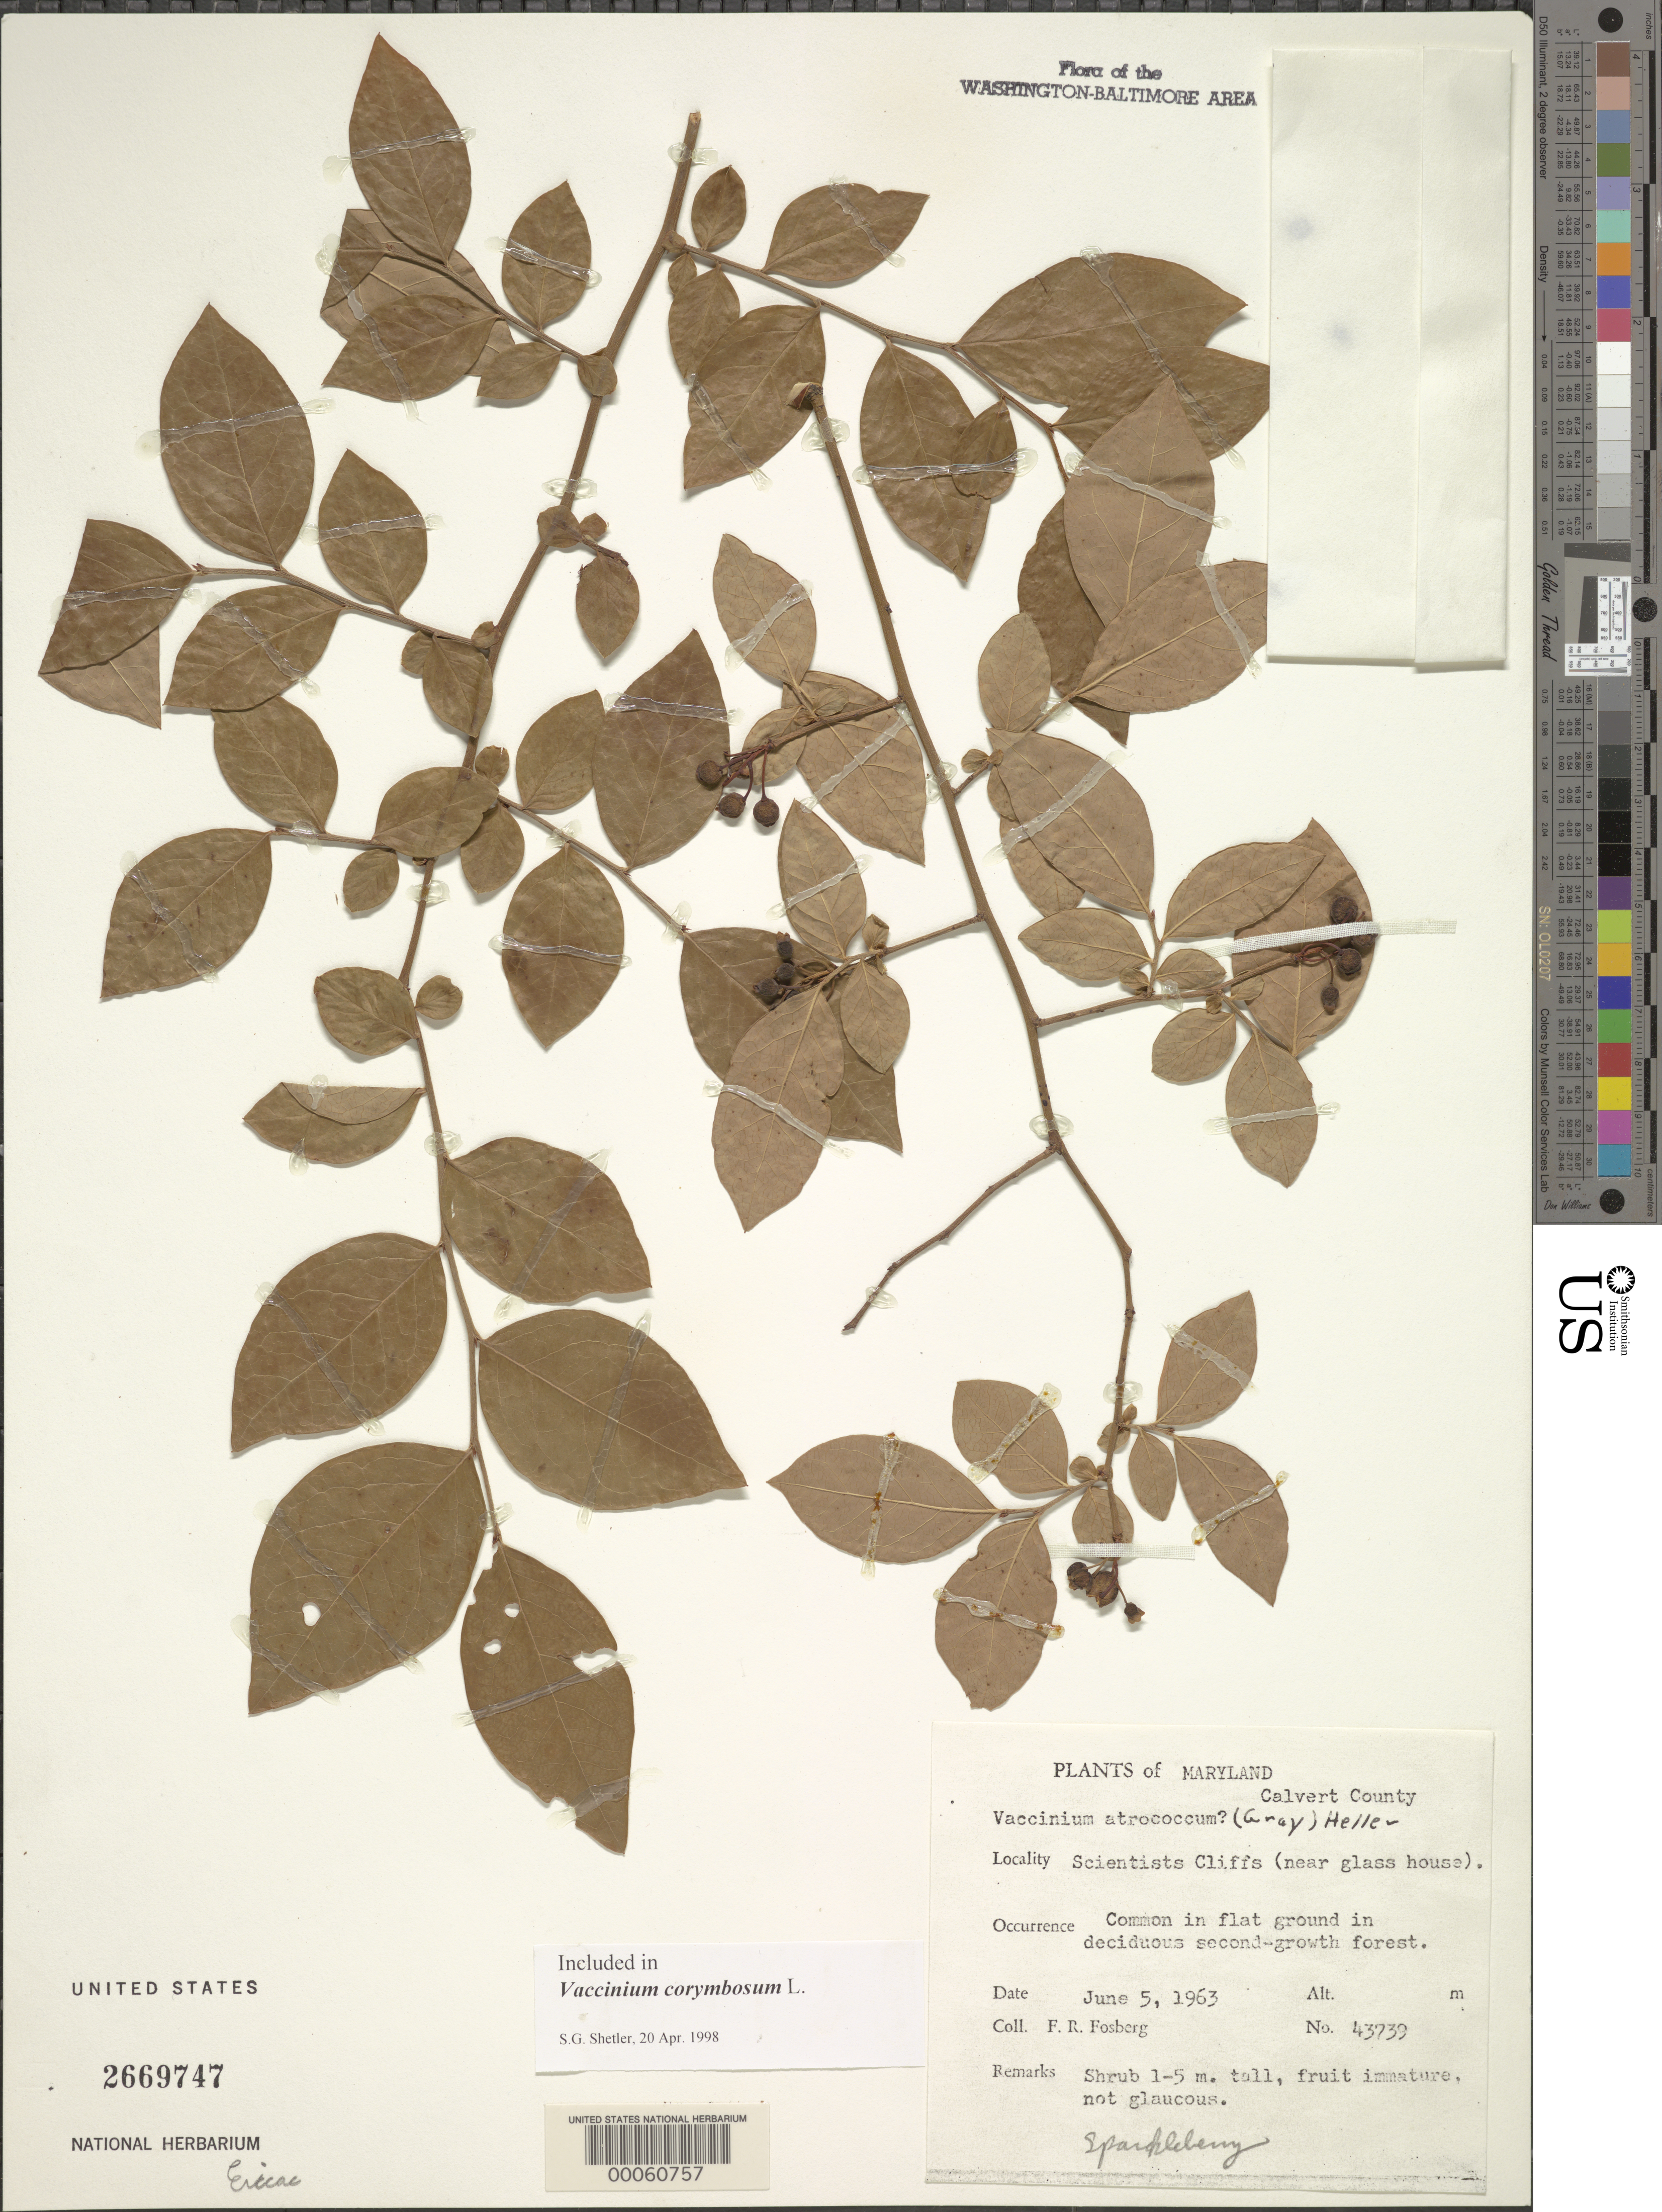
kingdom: Plantae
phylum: Tracheophyta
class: Magnoliopsida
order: Ericales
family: Ericaceae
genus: Vaccinium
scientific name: Vaccinium corymbosum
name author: L.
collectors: F. R. Fosberg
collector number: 43739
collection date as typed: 05 Jun 1963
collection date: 1963-06-05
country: United States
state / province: Maryland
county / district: Calvert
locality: Scientists Cliffs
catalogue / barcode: US 2669747